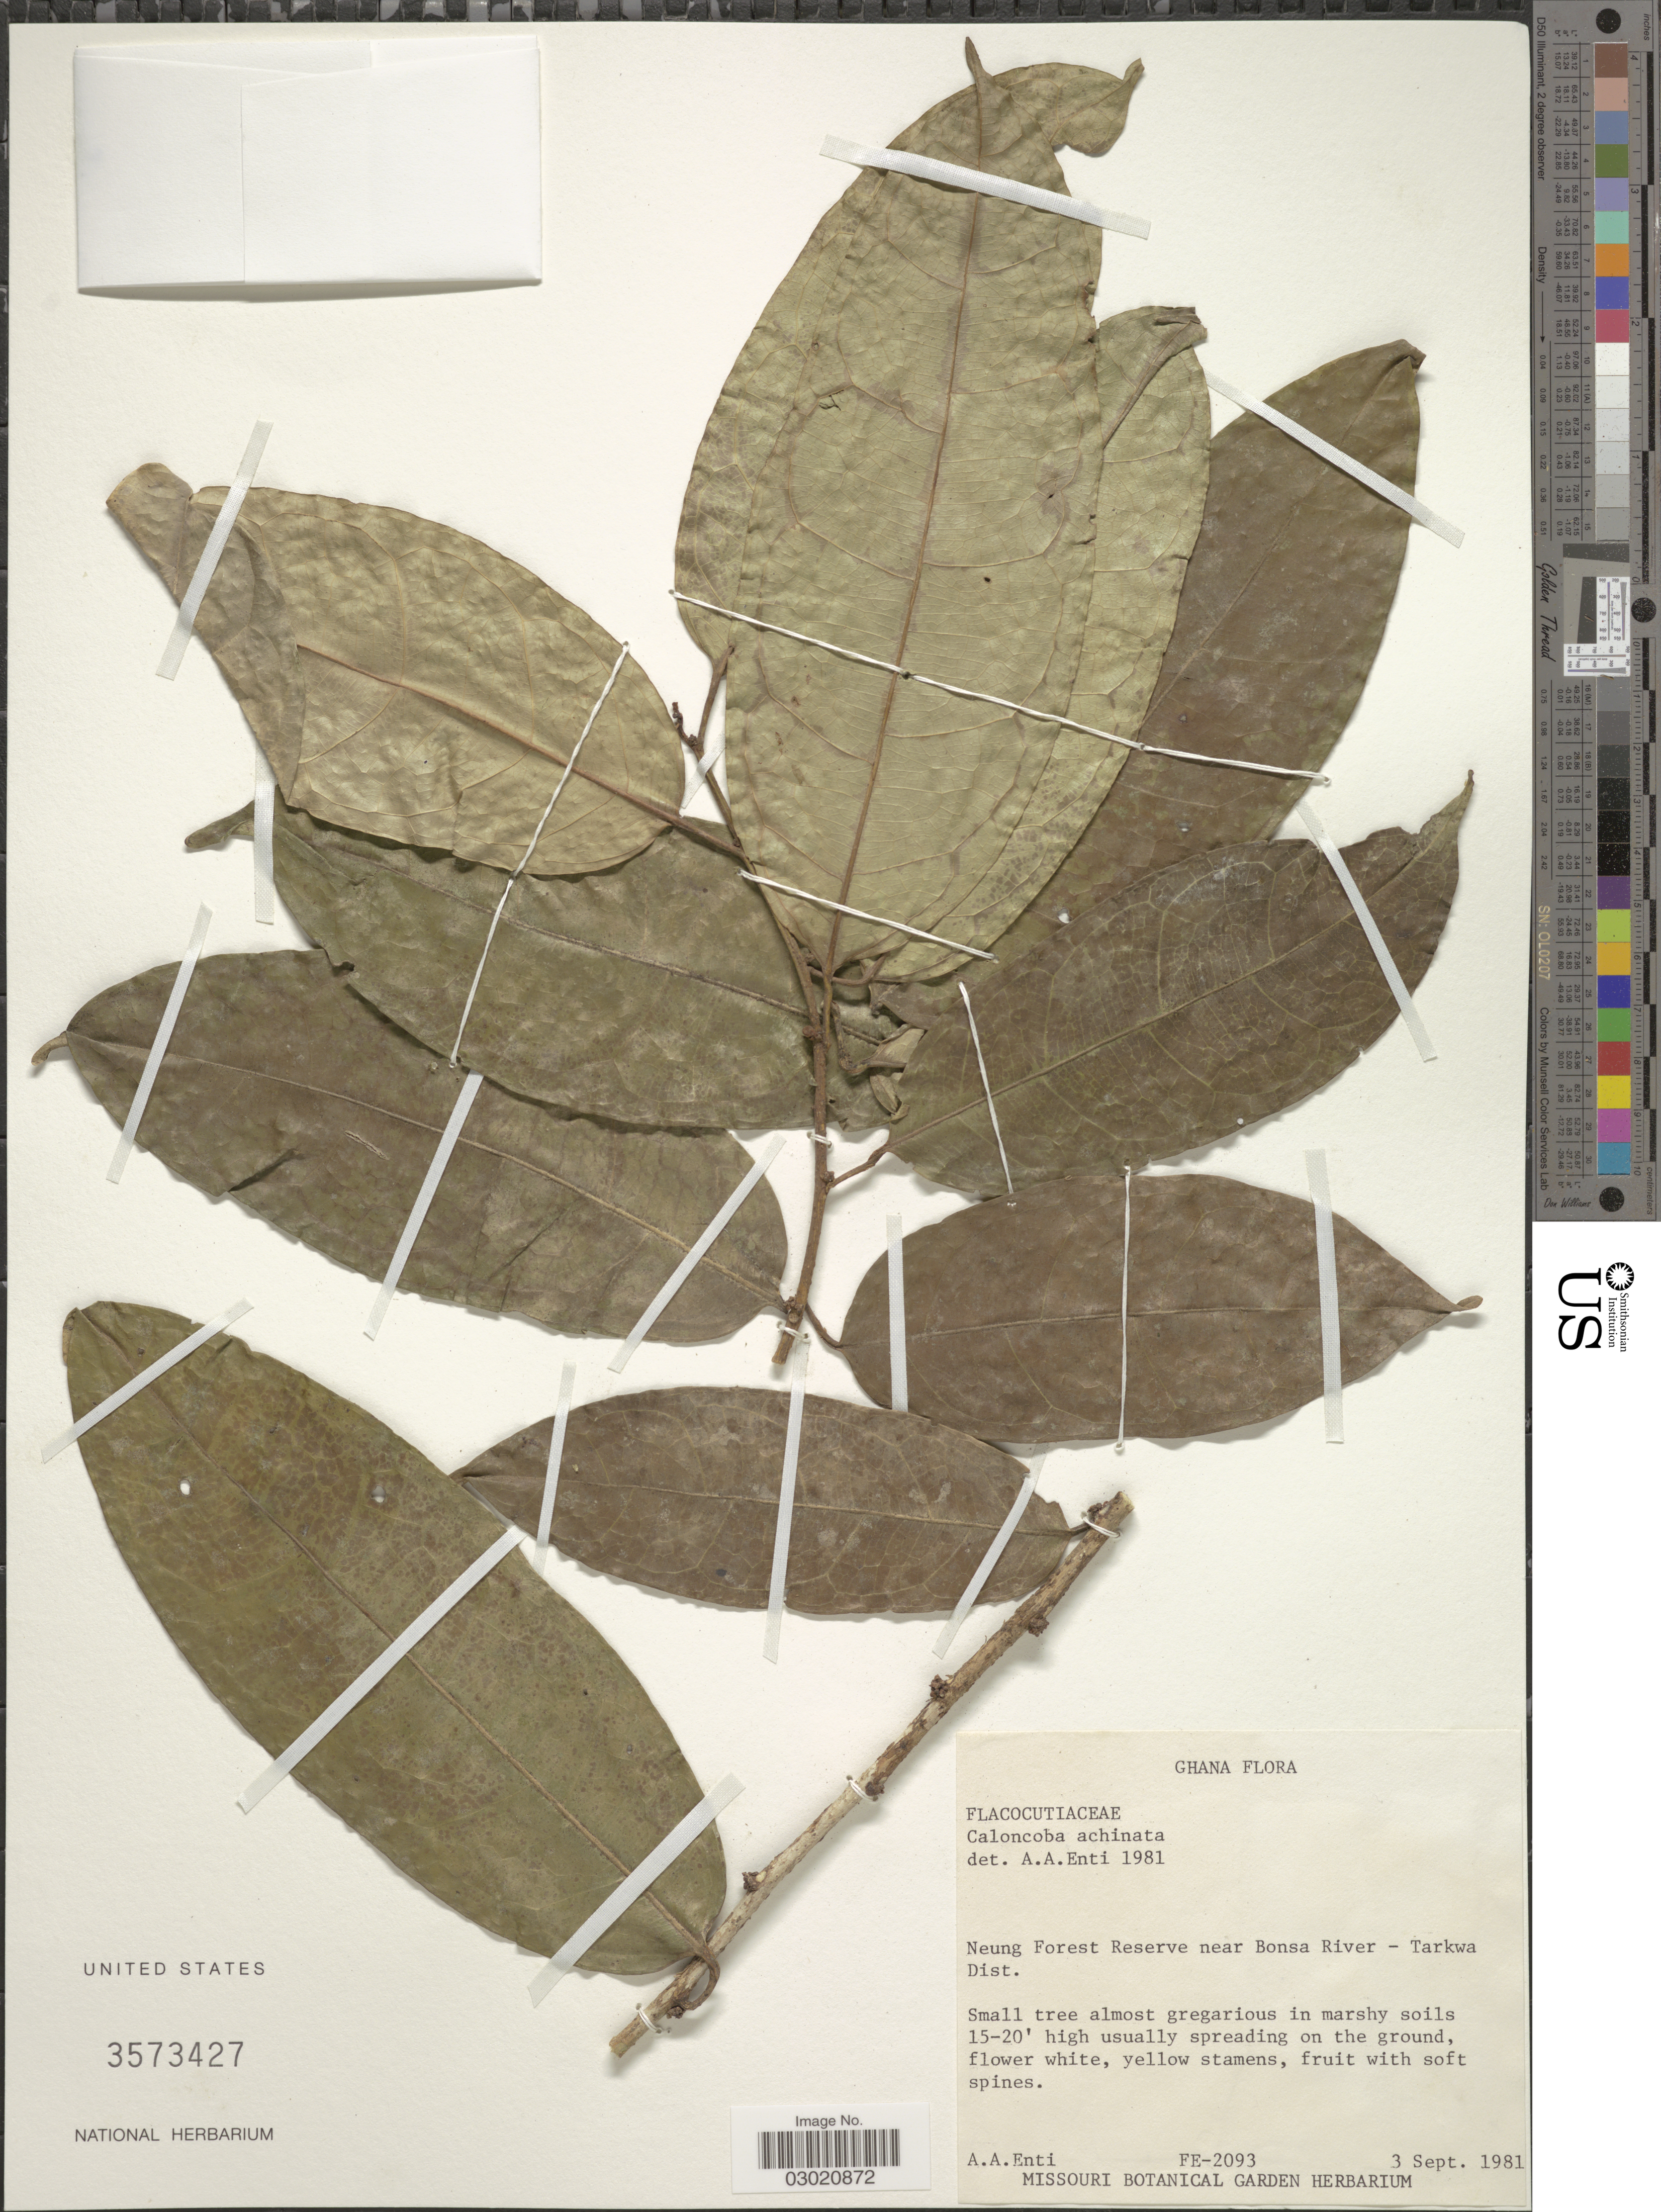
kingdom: Plantae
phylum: Tracheophyta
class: Magnoliopsida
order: Malpighiales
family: Achariaceae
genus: Caloncoba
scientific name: Caloncoba echinata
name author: (Oliv.) Gilg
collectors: A. Enti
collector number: FE-2093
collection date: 1981-09-03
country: Ghana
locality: Neung Forest Reserve near Bonsa River - Tarkwa Dist.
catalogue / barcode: US 3573427